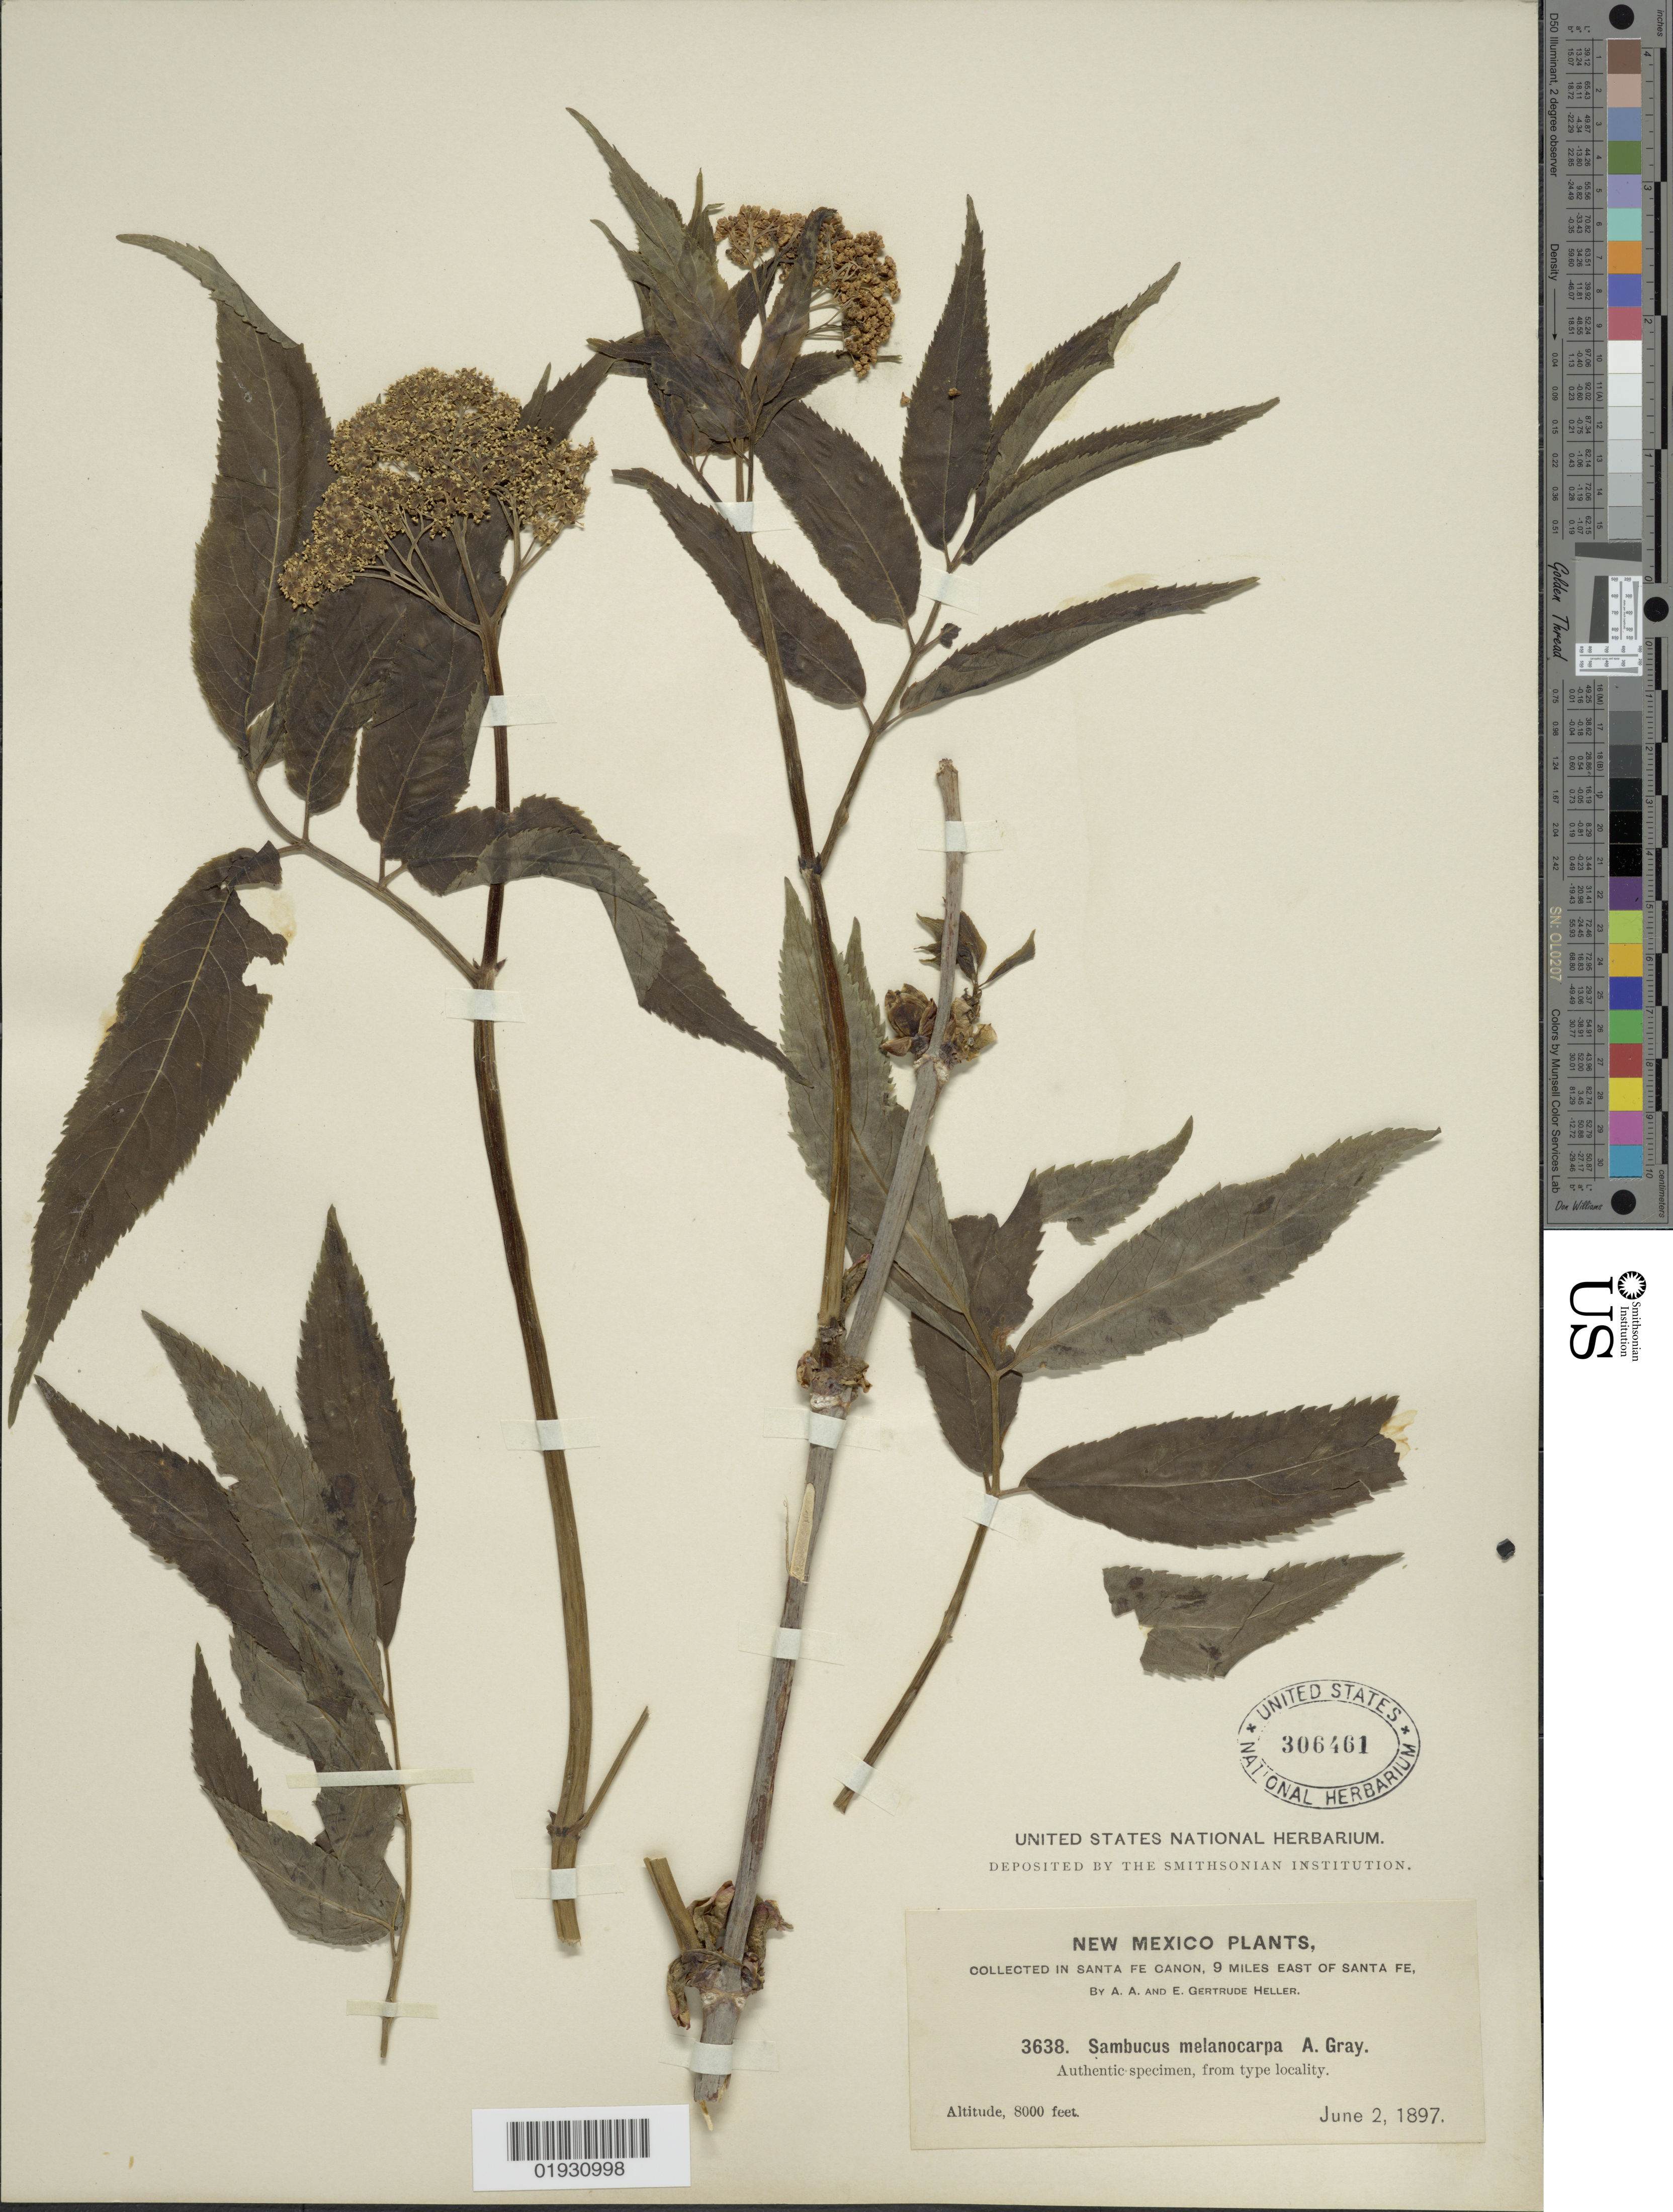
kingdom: Plantae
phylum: Tracheophyta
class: Magnoliopsida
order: Dipsacales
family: Viburnaceae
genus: Sambucus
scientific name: Sambucus melanocarpa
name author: A. Gray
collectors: A. A. Heller & E. G. Heller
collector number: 3638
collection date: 1897-06-02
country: United States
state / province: New Mexico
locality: Santa Fe Canon, 9 miles east of Santa Fe.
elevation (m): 2438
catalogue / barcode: US 306461